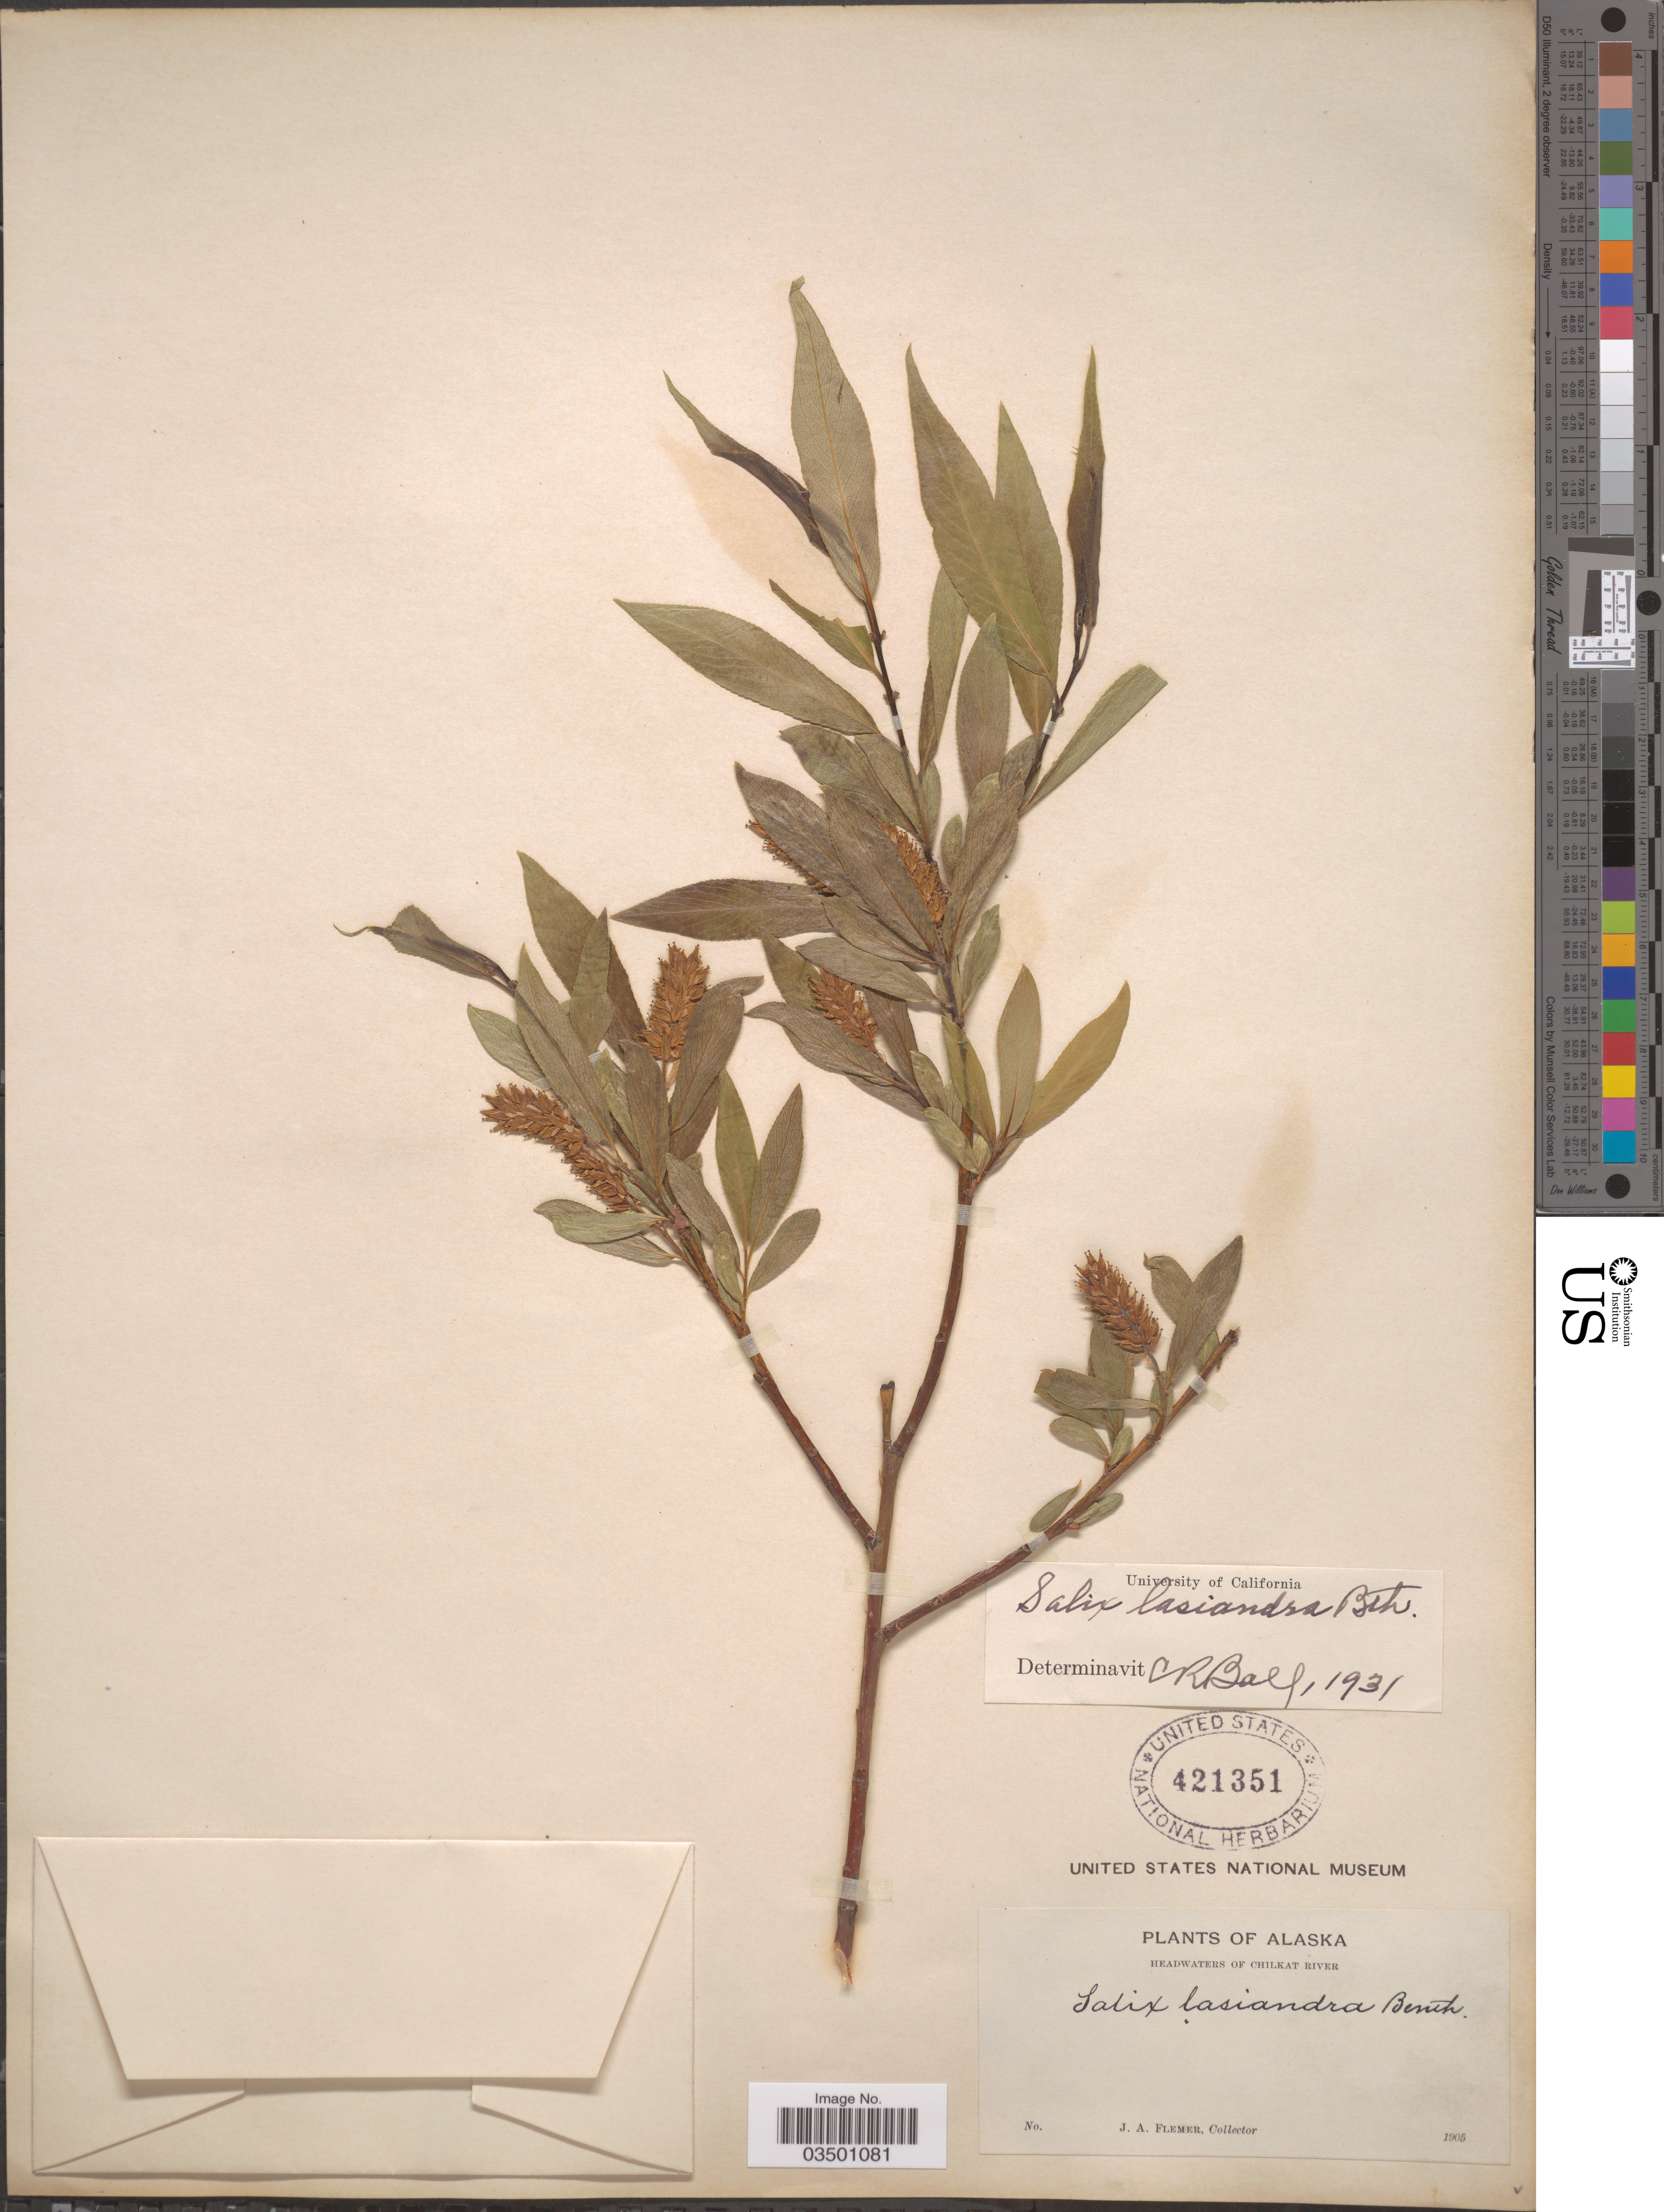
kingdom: Plantae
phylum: Tracheophyta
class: Magnoliopsida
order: Malpighiales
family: Salicaceae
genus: Salix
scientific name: Salix lasiandra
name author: Benth.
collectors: J. Flemer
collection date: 1905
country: United States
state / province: Alaska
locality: Headwaters of Chilkat River.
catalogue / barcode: US 421351